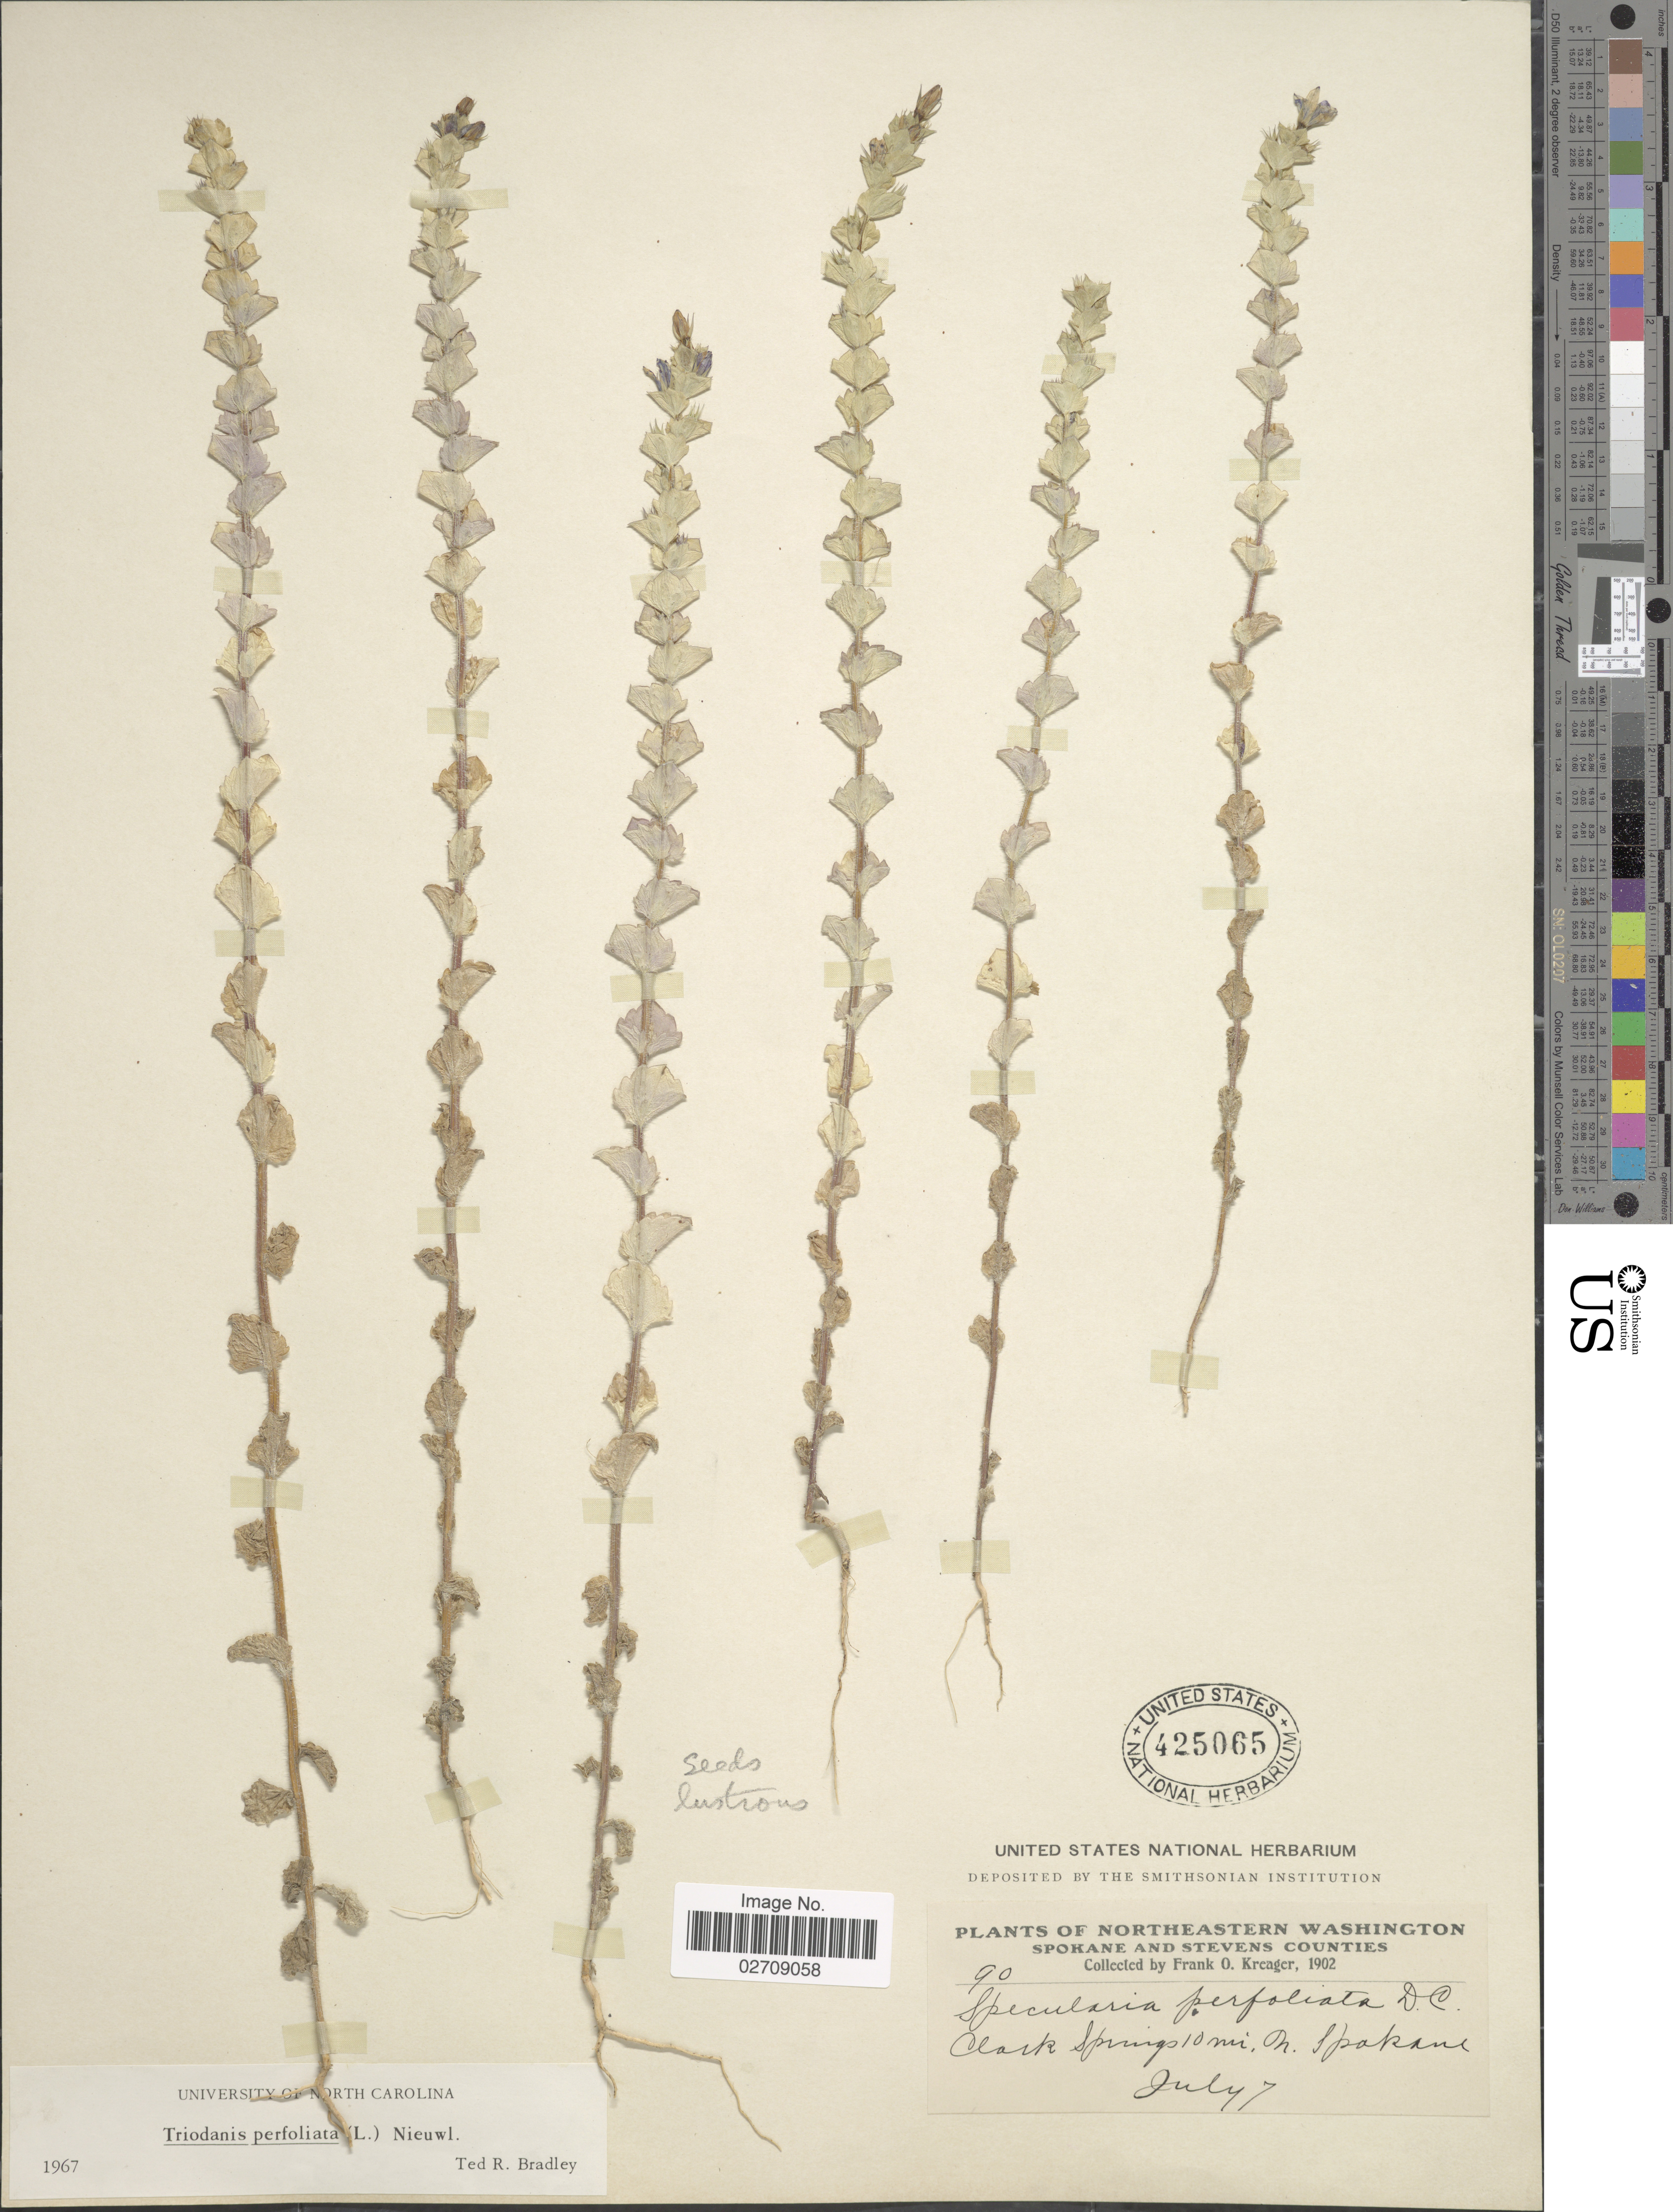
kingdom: Plantae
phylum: Tracheophyta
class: Magnoliopsida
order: Asterales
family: Campanulaceae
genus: Triodanis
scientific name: Triodanis perfoliata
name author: (L.) Nieuwl.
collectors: F. Kreager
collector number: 90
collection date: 1902-07-07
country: United States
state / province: Washington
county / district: Spokane / Stevens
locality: Northeatern Washington. Spokane and Stevens Counties. Clark Springs 10 mi. N Spokane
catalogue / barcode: US 425065